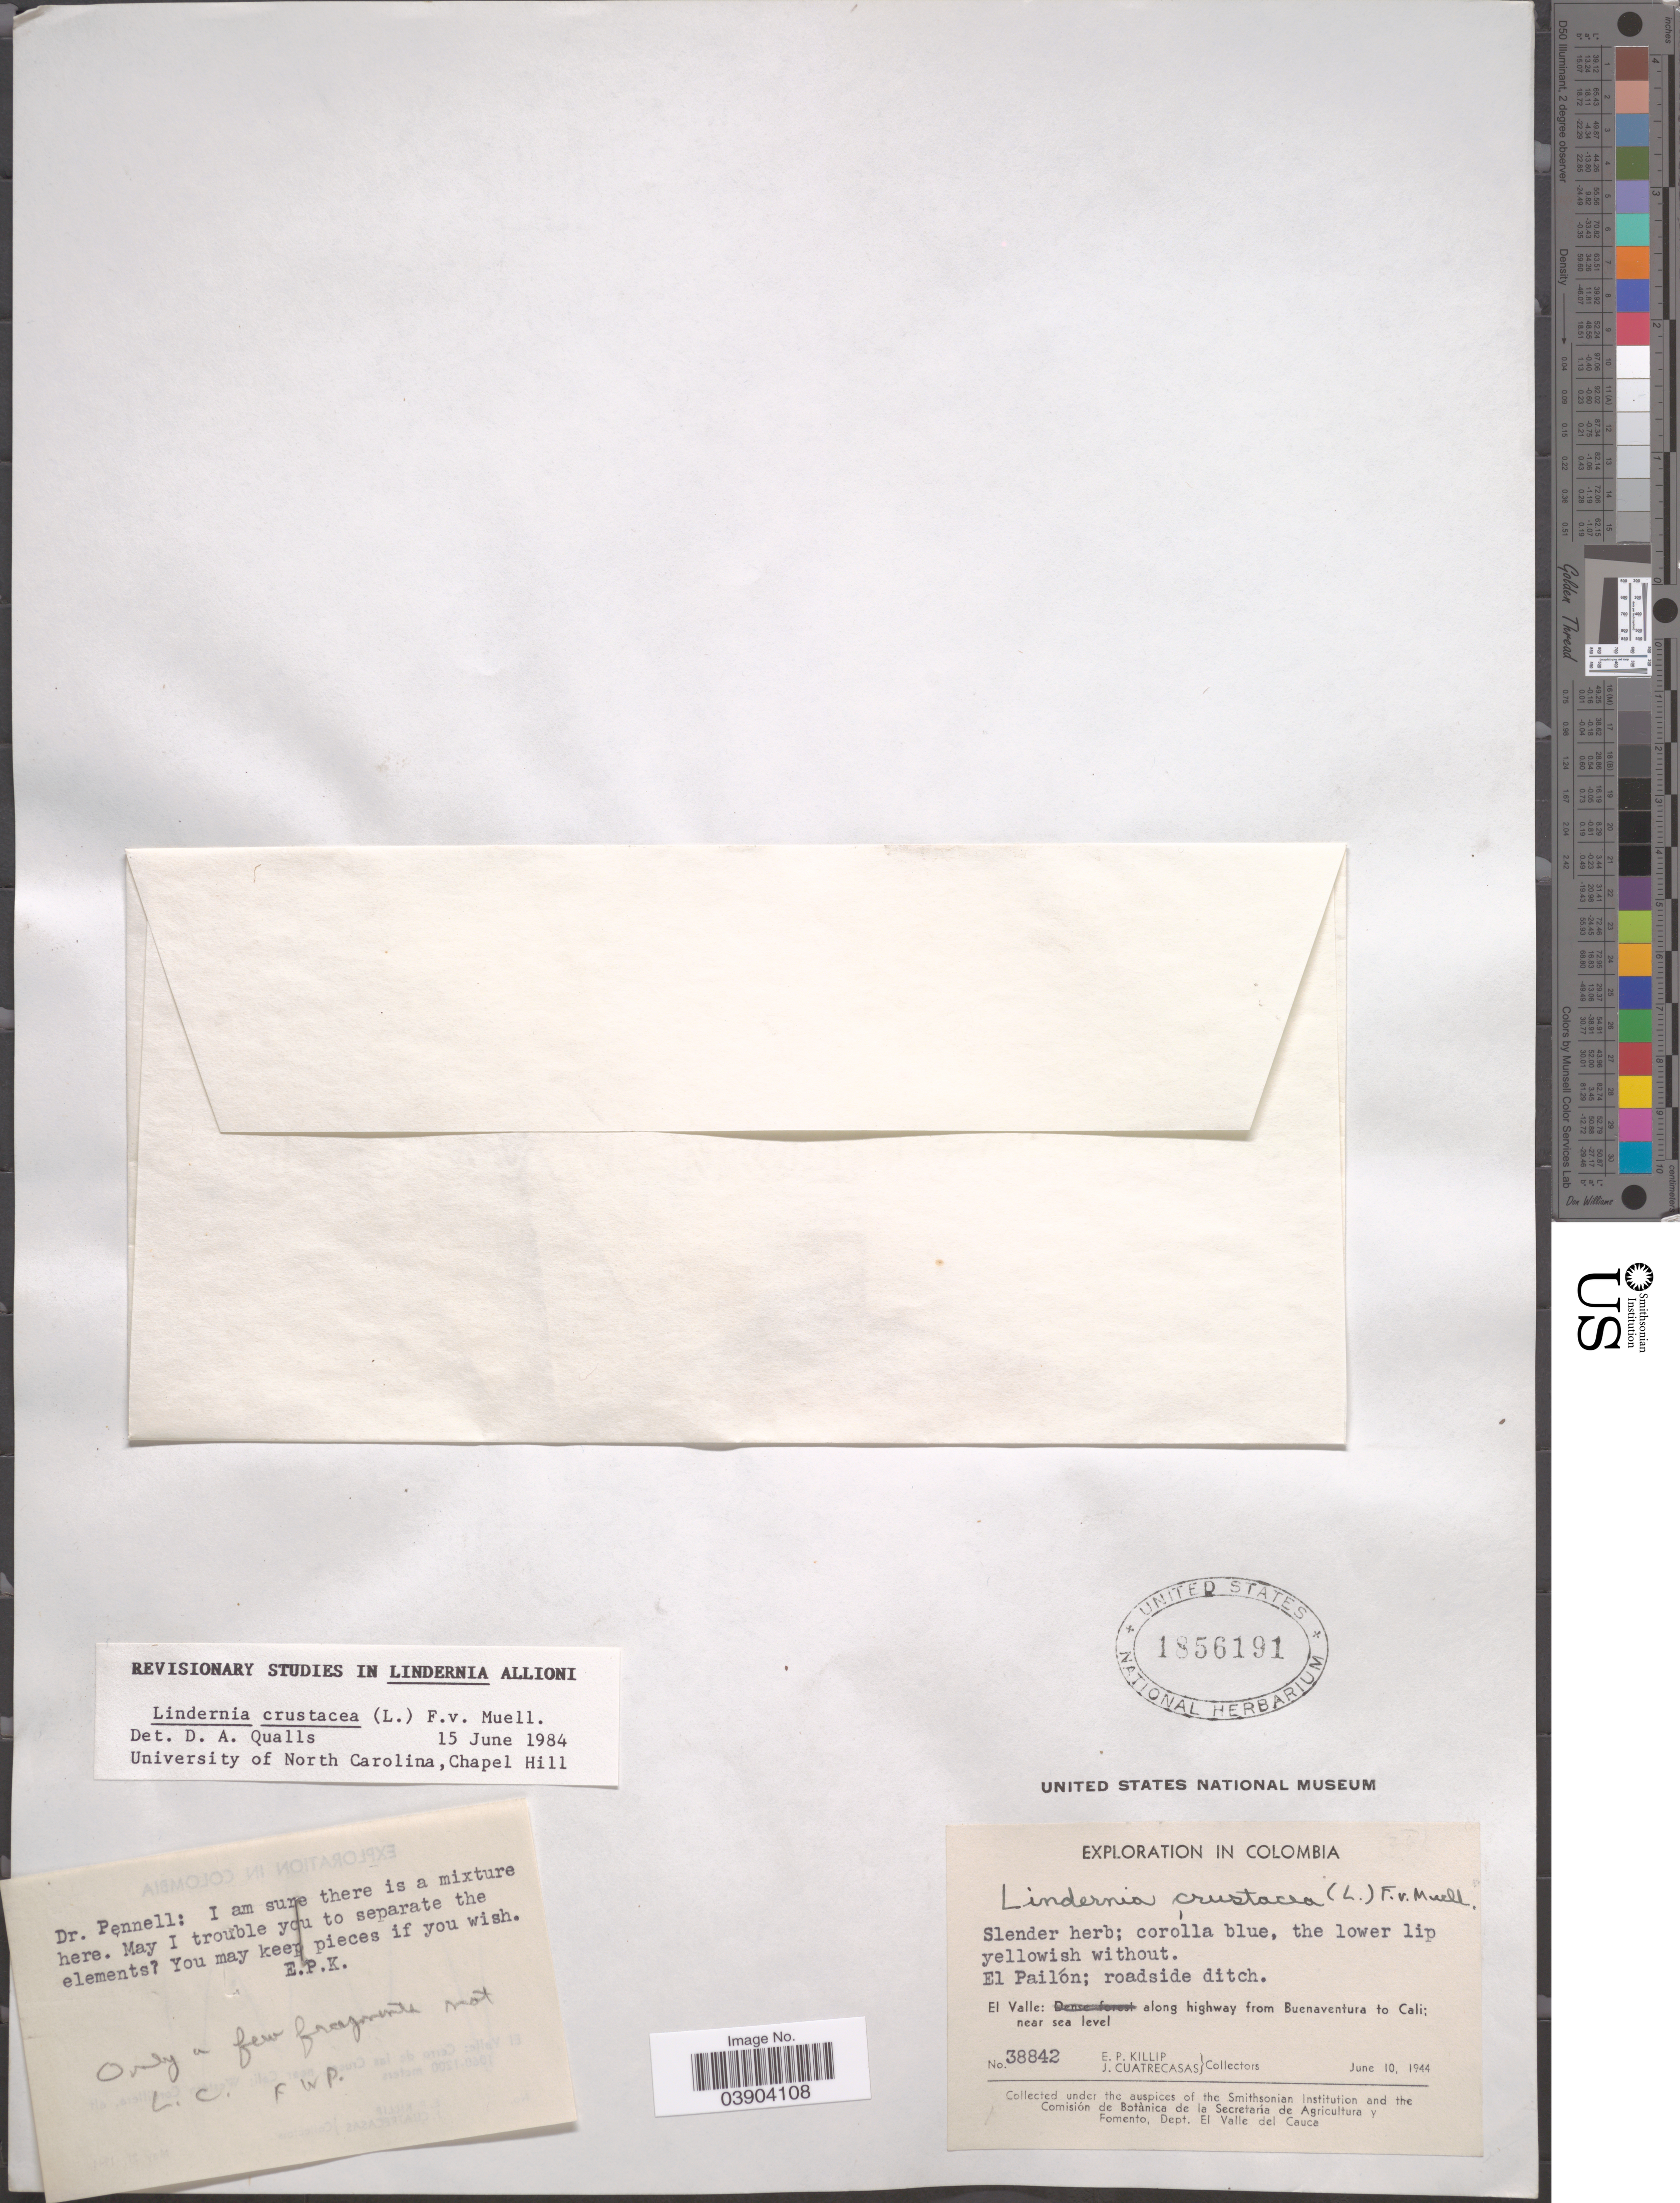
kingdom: Plantae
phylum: Tracheophyta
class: Magnoliopsida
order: Lamiales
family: Linderniaceae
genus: Lindernia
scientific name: Lindernia crustacea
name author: (L.) F. Muell.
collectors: E. P. Killip & J. Cuatrecasas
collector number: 38842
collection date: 1944-06-10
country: Colombia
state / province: Valle del Cauca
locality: El Pailón. El Valle: along highway from Buenaventura to Cali.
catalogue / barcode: US 1856191